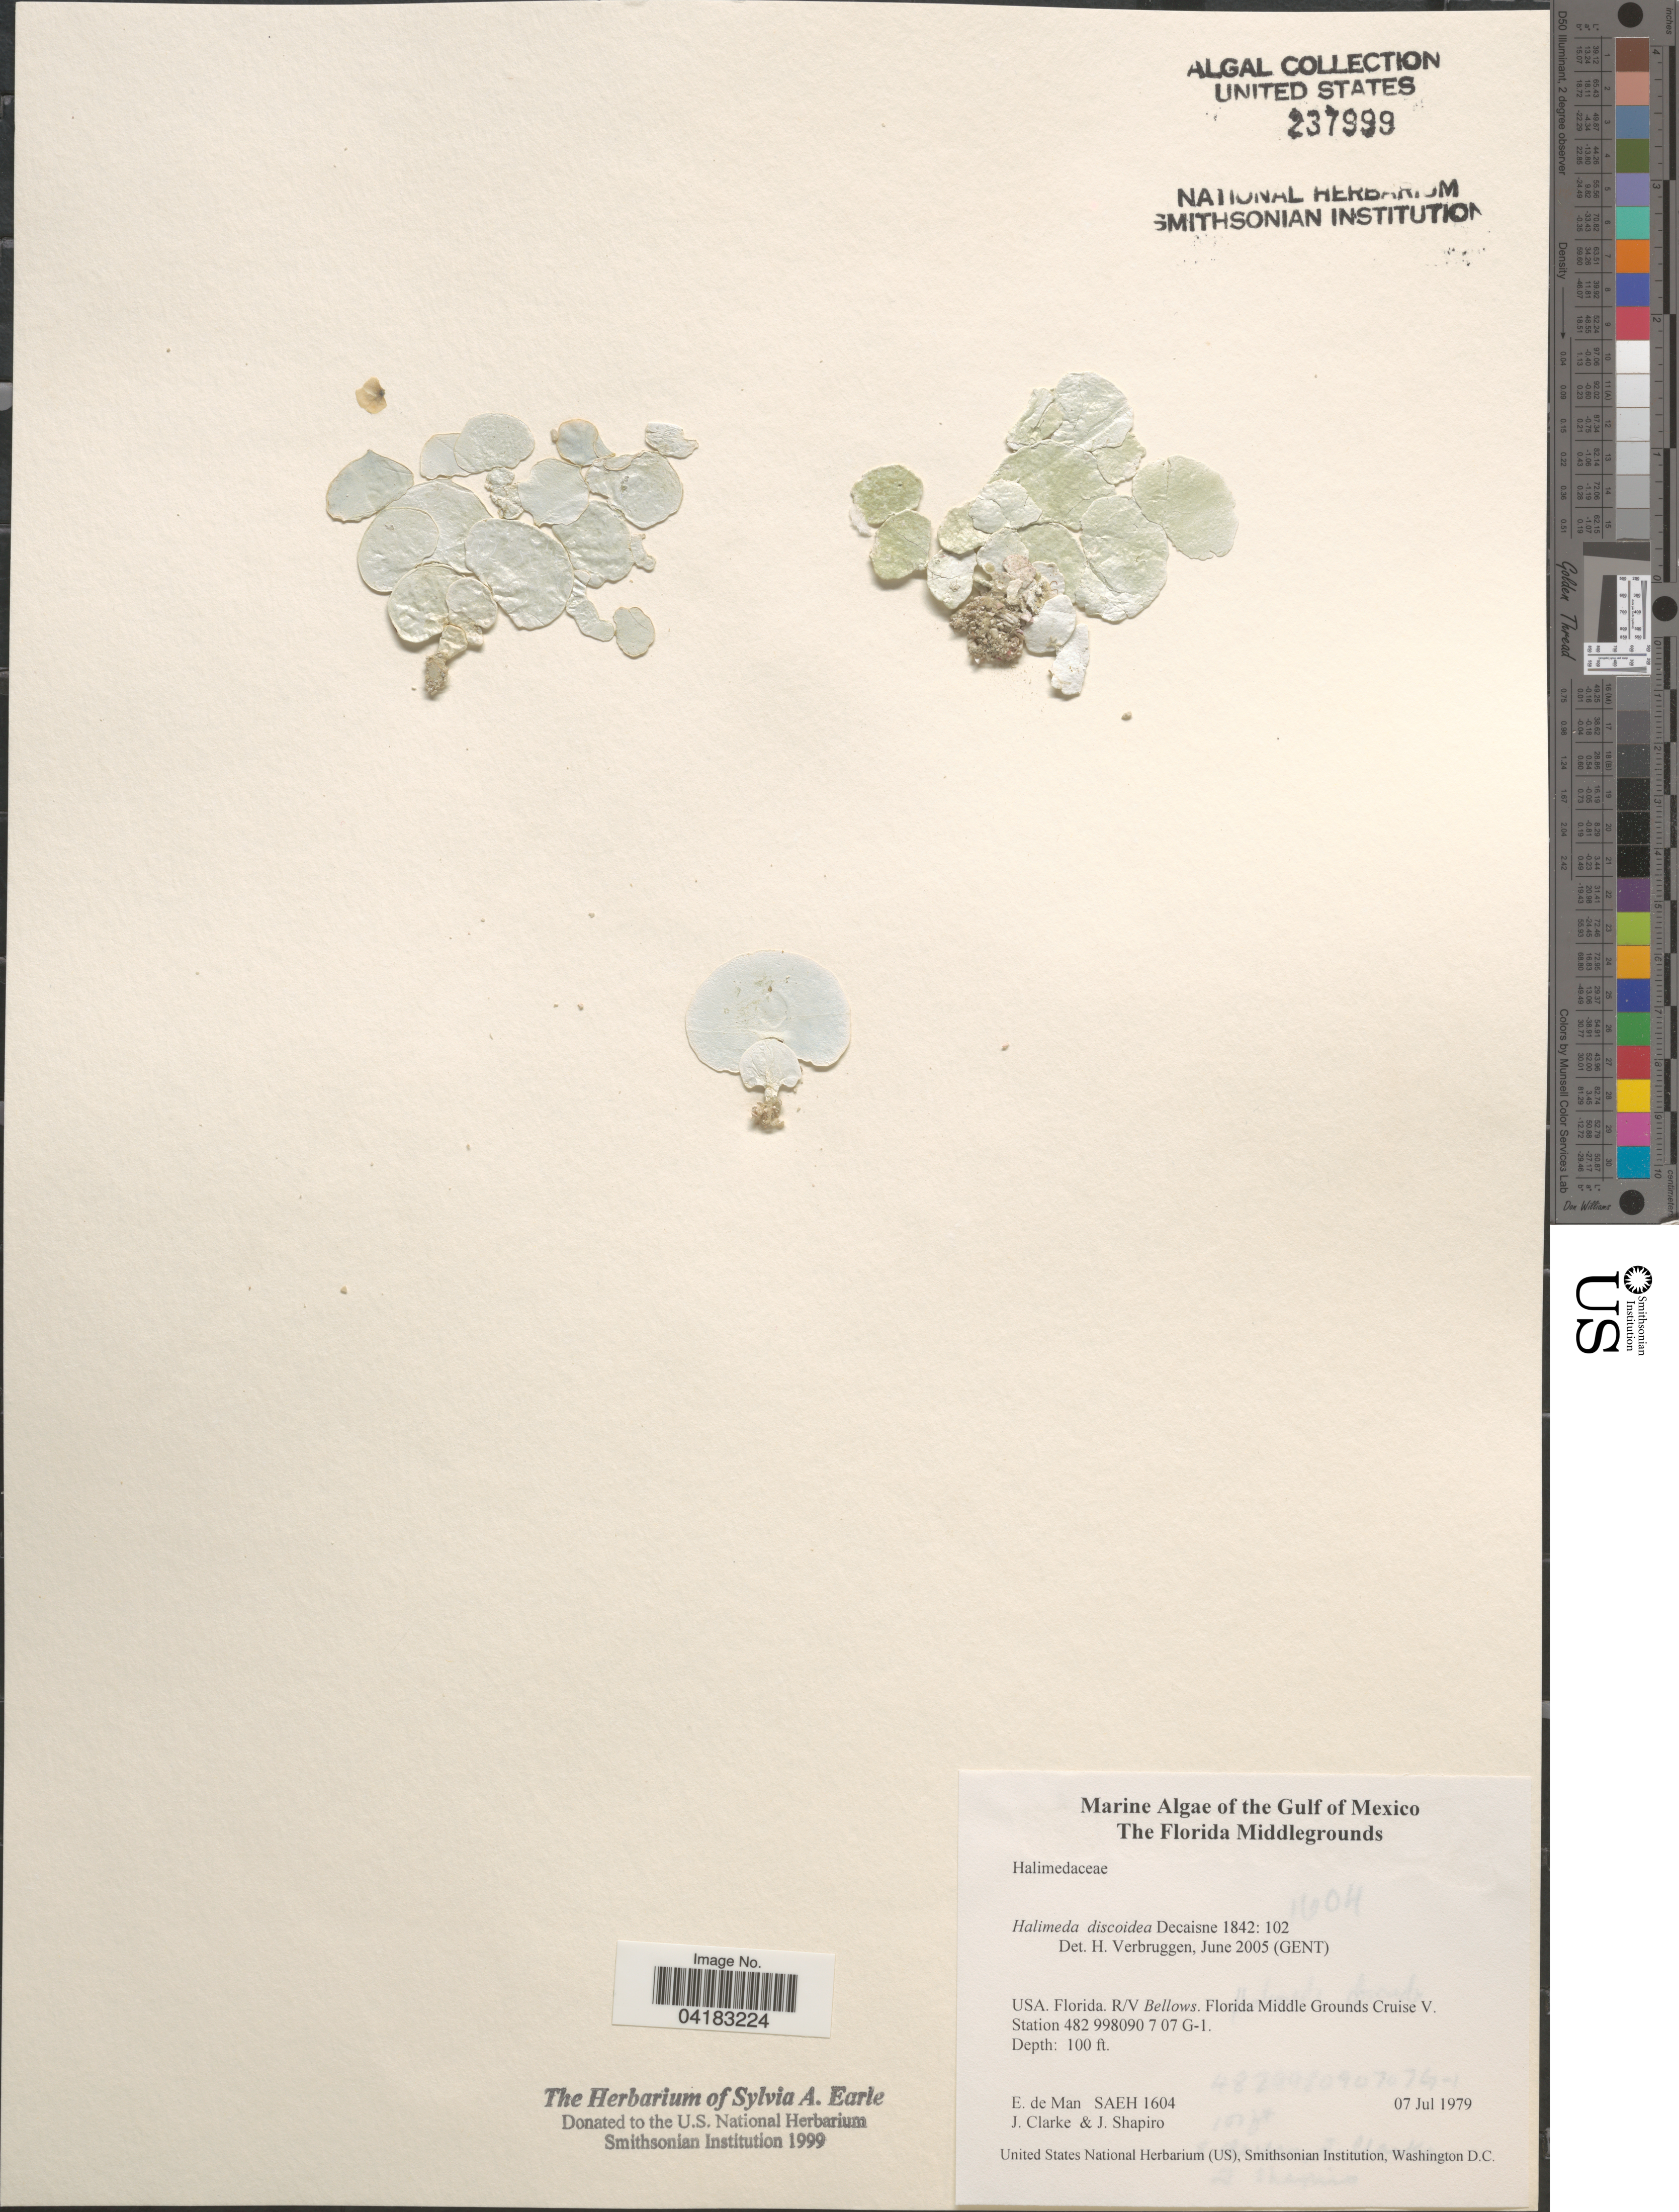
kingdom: Plantae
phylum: Chlorophyta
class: Ulvophyceae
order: Bryopsidales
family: Halimedaceae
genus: Halimeda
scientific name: Halimeda discoidea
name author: Decne.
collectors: E. de Man, J. Clarke & J. Shapiro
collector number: SAEH1604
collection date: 1979-07-07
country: United States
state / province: Florida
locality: Gulf of Mexico. R/V Bellows. Florida Middle Grounds Cruise V. Station 482 998090 7 07 G-1.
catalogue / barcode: US 237999